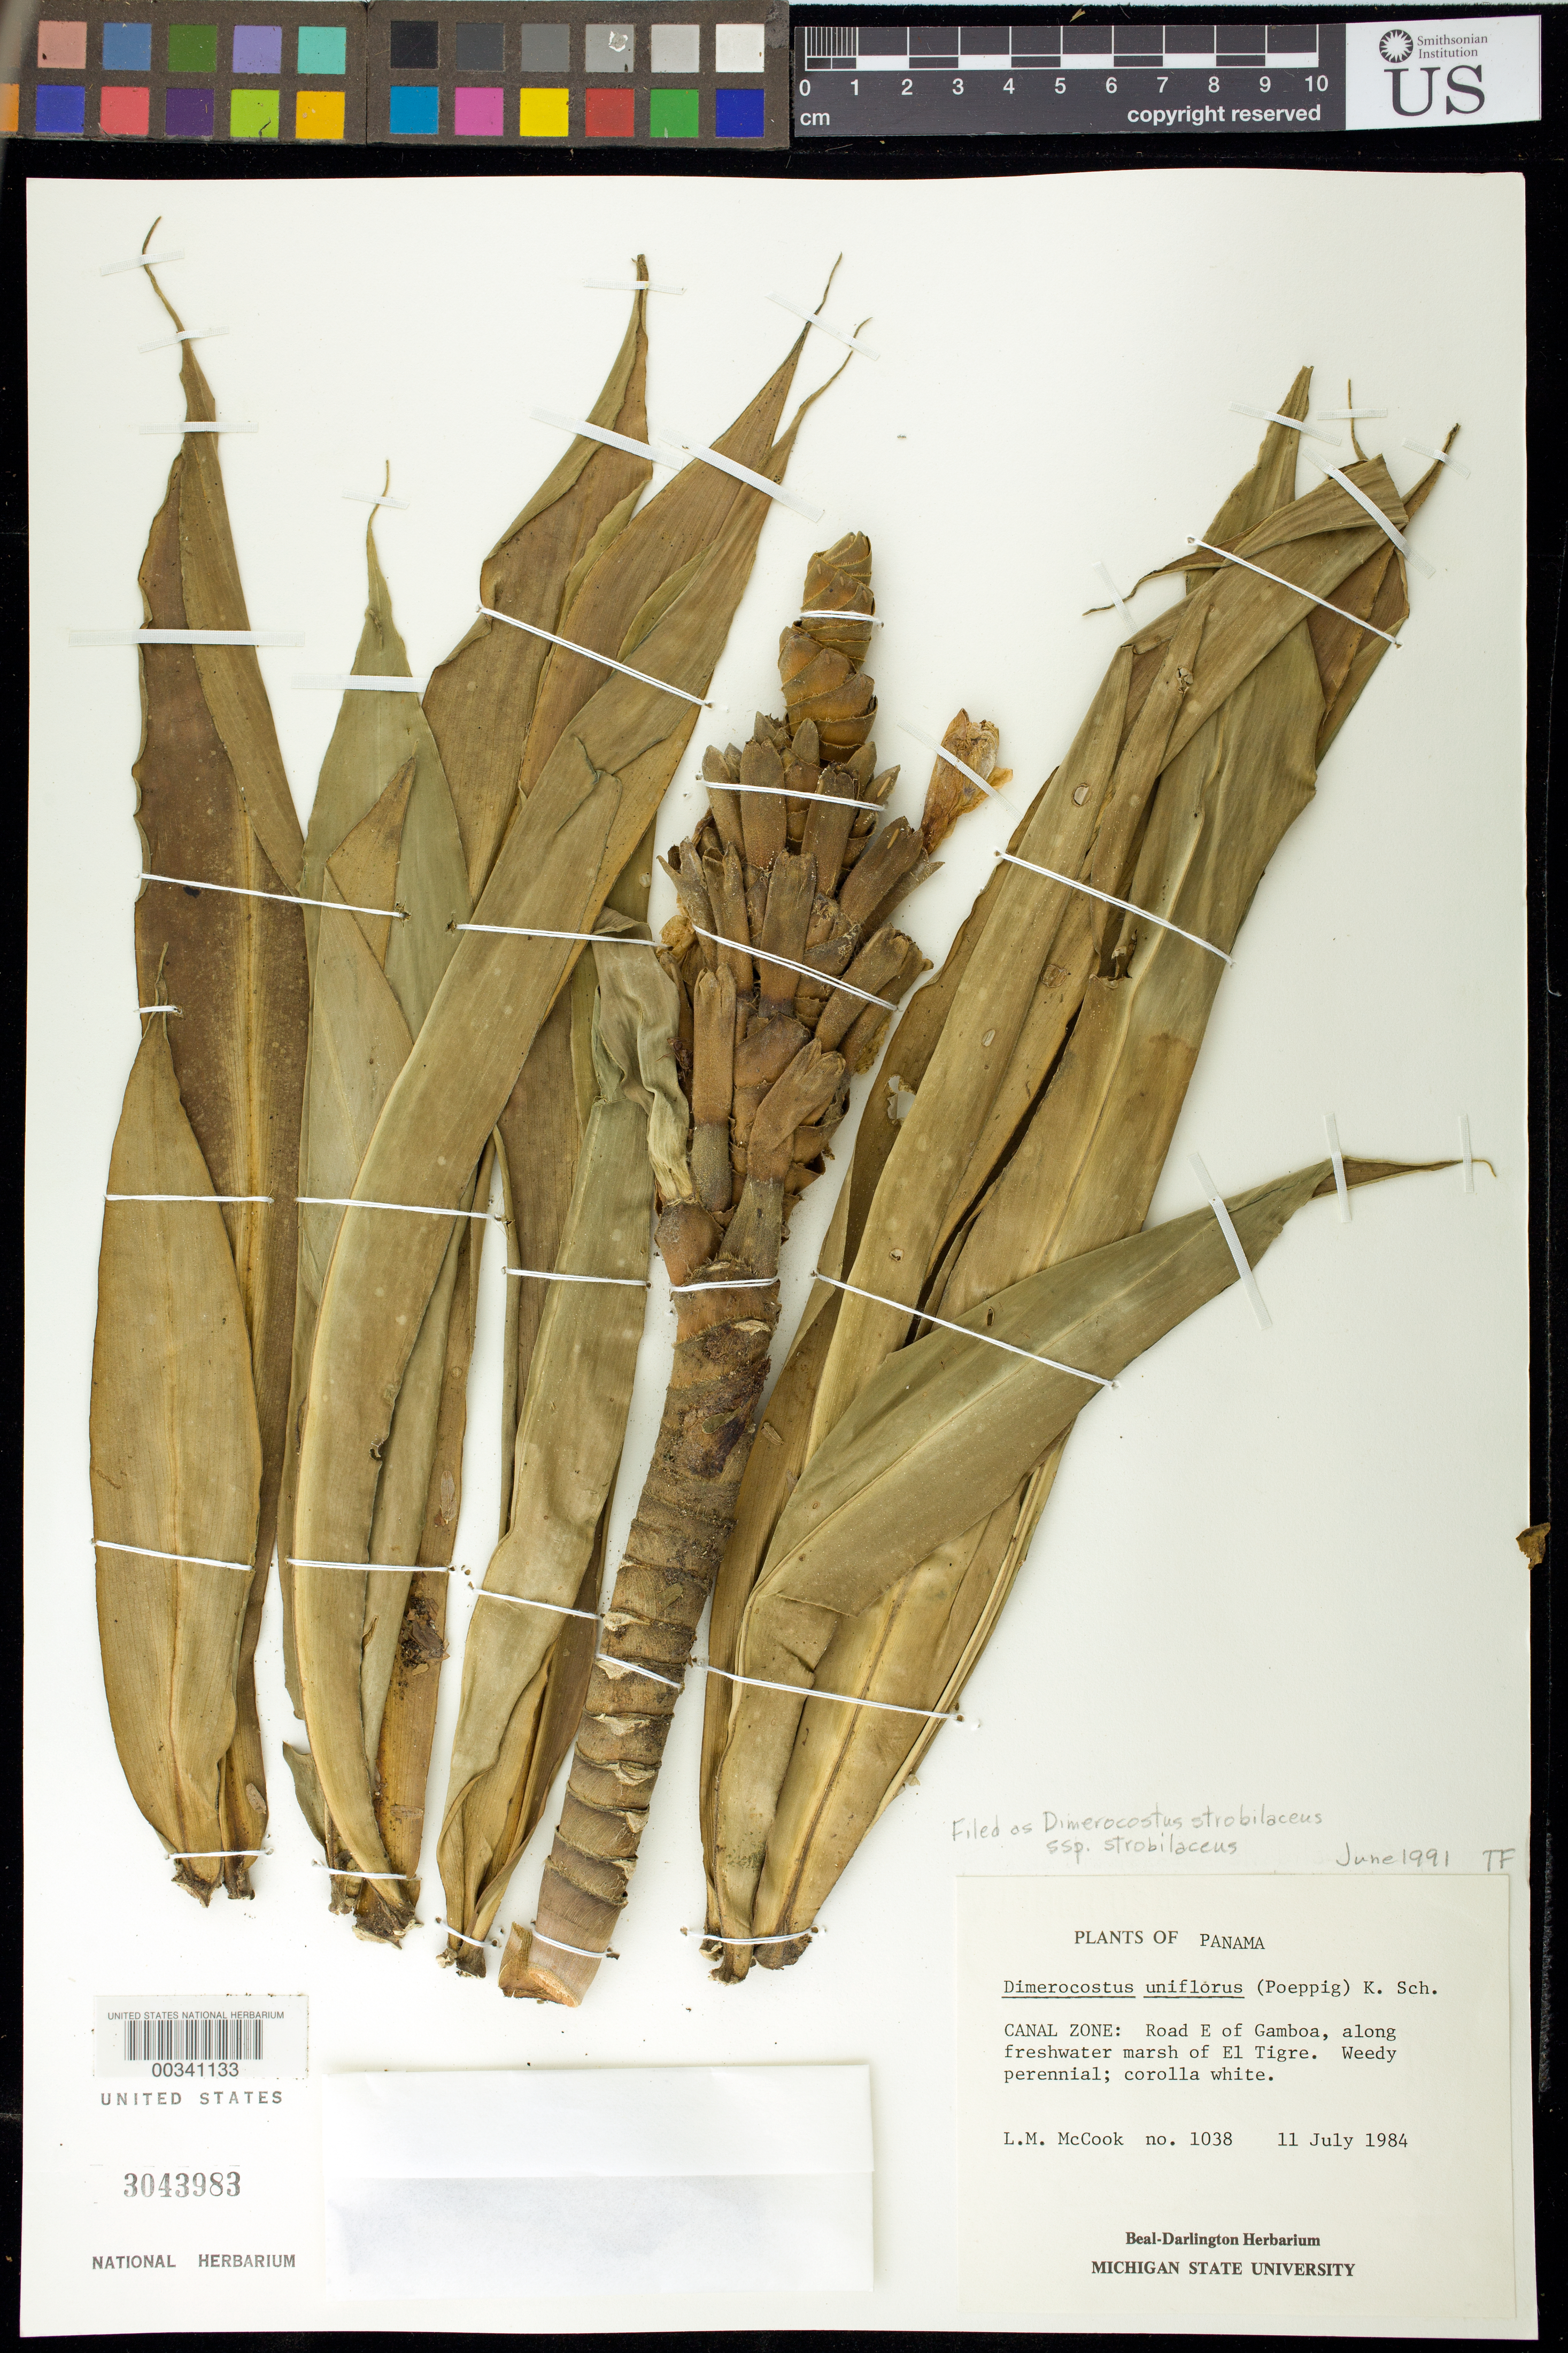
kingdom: Plantae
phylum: Tracheophyta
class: Liliopsida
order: Zingiberales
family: Costaceae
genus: Dimerocostus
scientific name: Dimerocostus strobilaceus subsp. strobilaceus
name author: Kuntze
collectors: L. M. McCook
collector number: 1038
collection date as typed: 11 Jul 1984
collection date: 1984-07-11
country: Panama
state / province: Colón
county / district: Canal Zone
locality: Road E of Gamboa, along freshwater marsh of el Tigre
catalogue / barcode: US 3043983